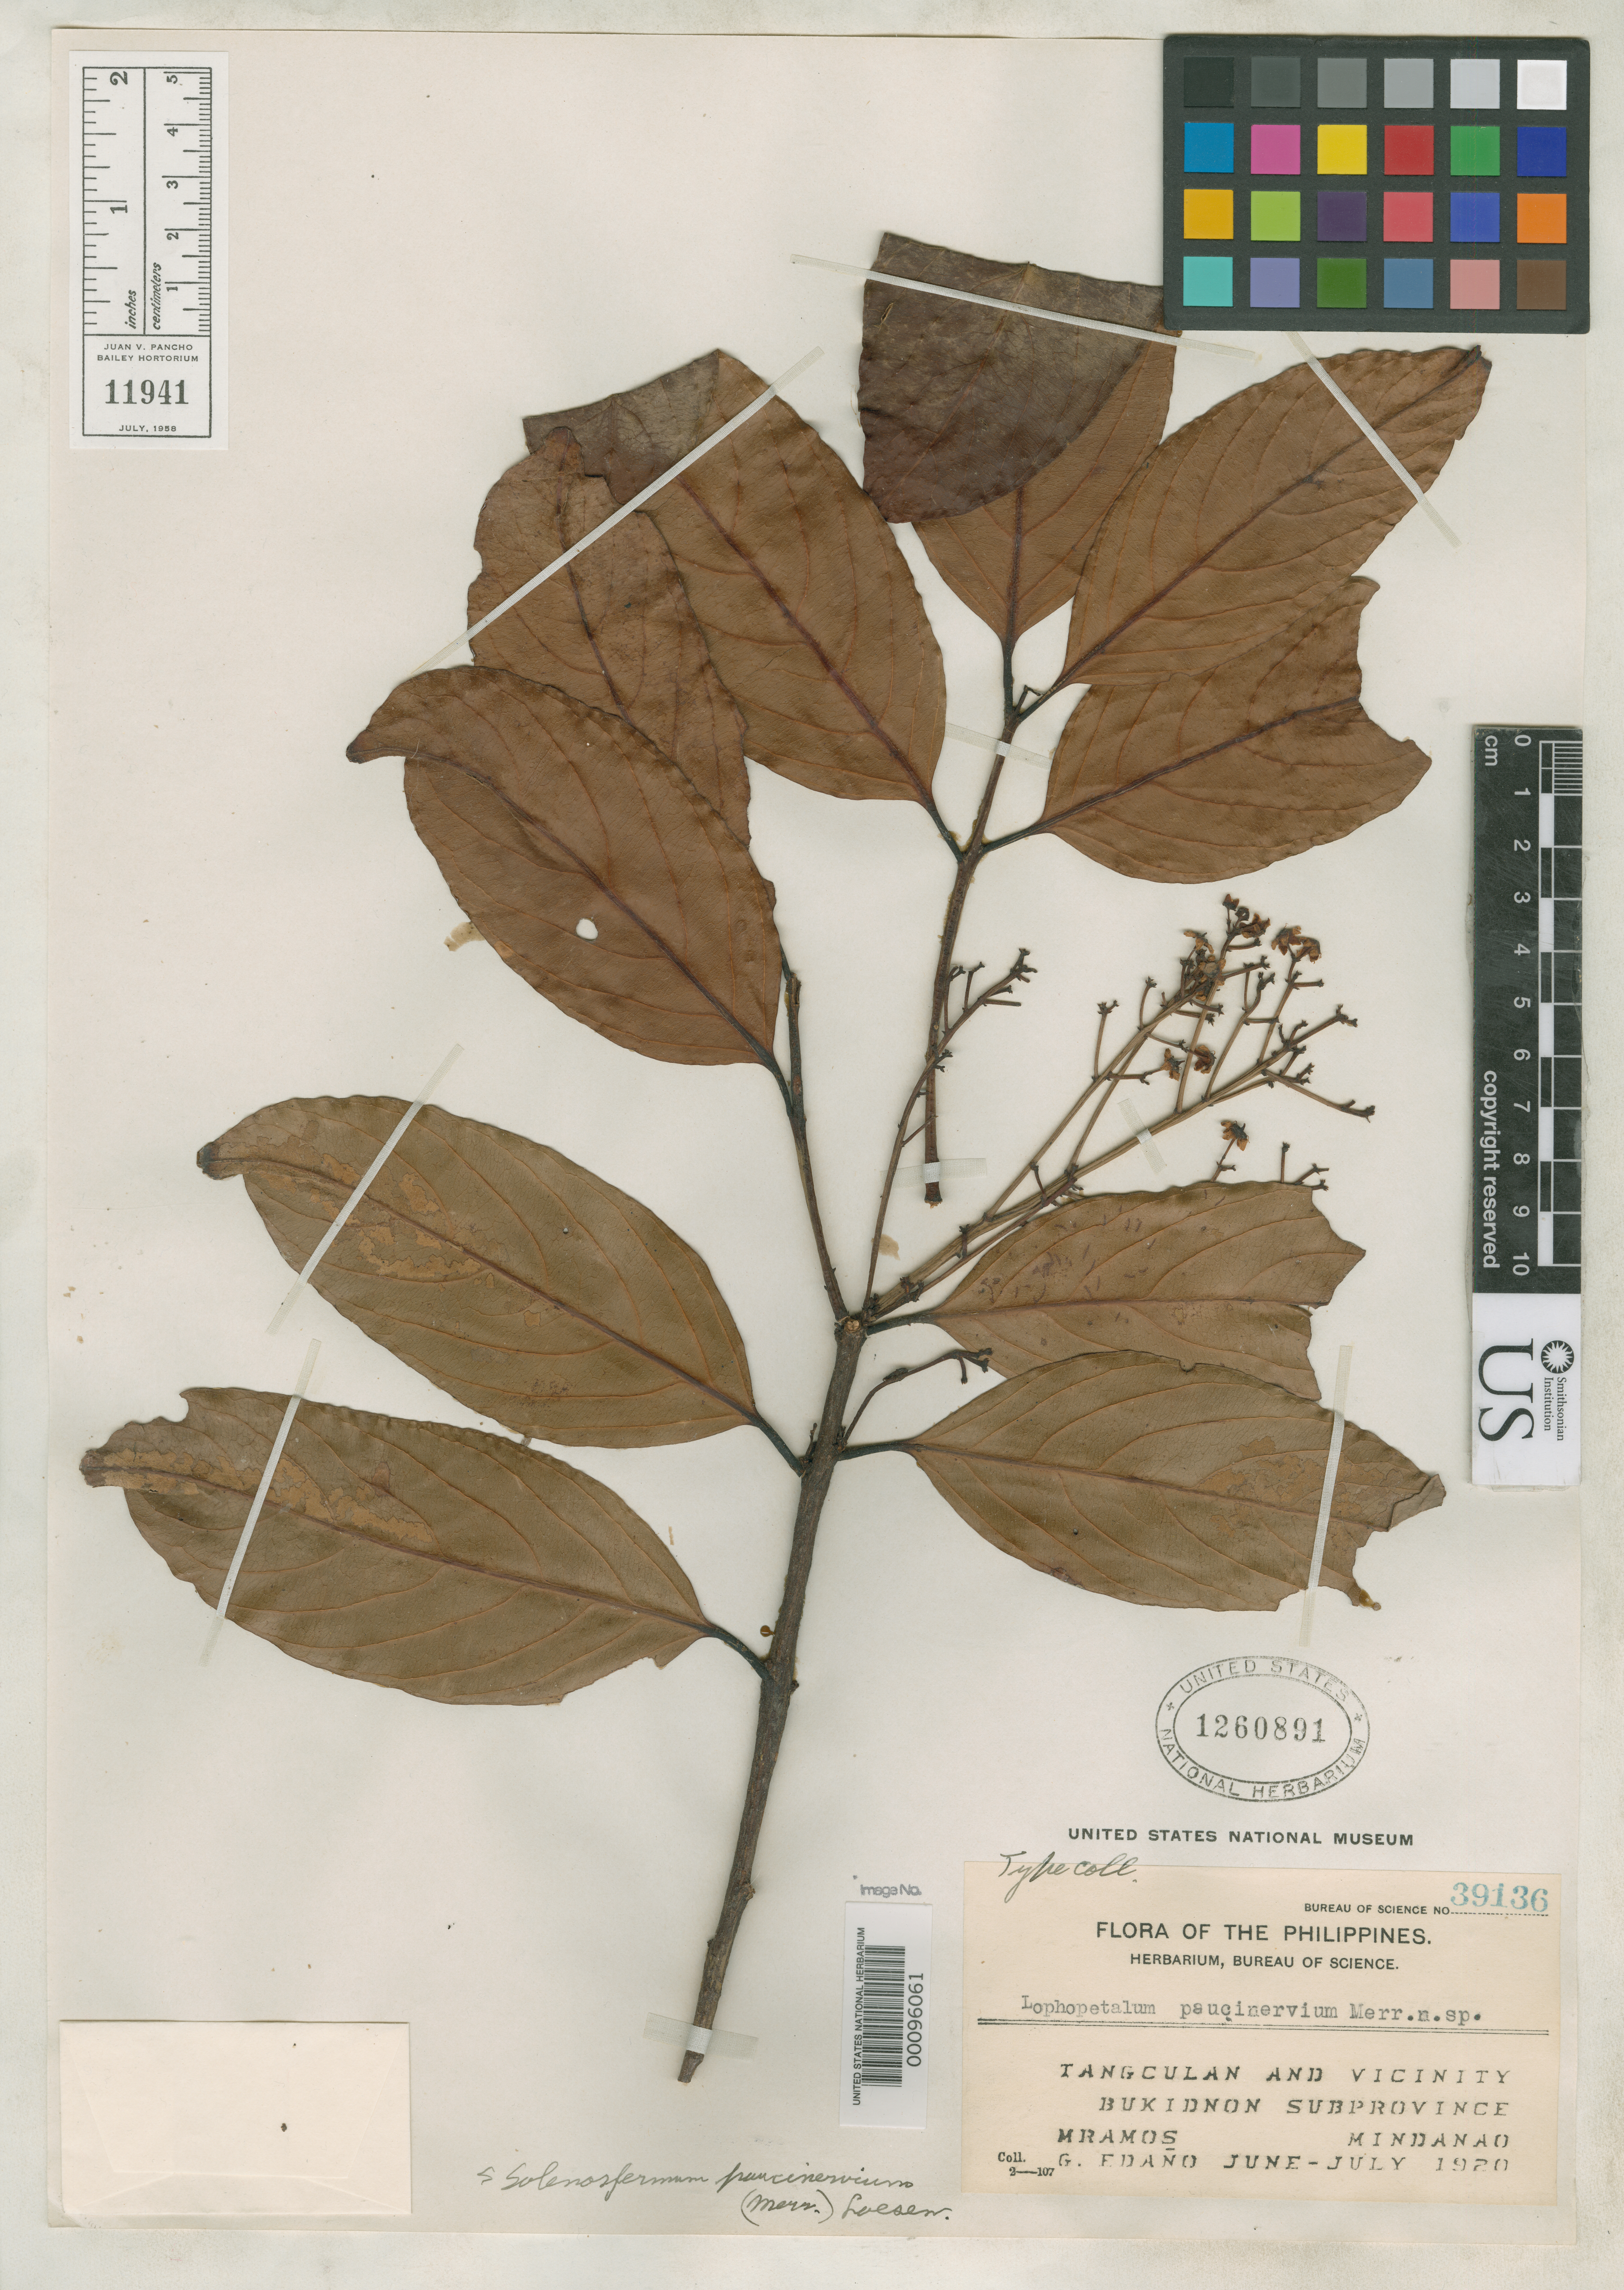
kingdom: Plantae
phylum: Tracheophyta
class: Magnoliopsida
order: Celastrales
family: Celastraceae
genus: Lophopetalum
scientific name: Lophopetalum paucinervium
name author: Merr.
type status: Isotype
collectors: M. Ramos & G. Edaño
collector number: Bur. Sci. 39136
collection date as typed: Jun 1920 to -- Jul 1920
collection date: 1920-06/1920-07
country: Philippines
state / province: Northern Mindanao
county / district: Bukidnon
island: Mindanao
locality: Tangculan and vicinity.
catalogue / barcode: US 1260891